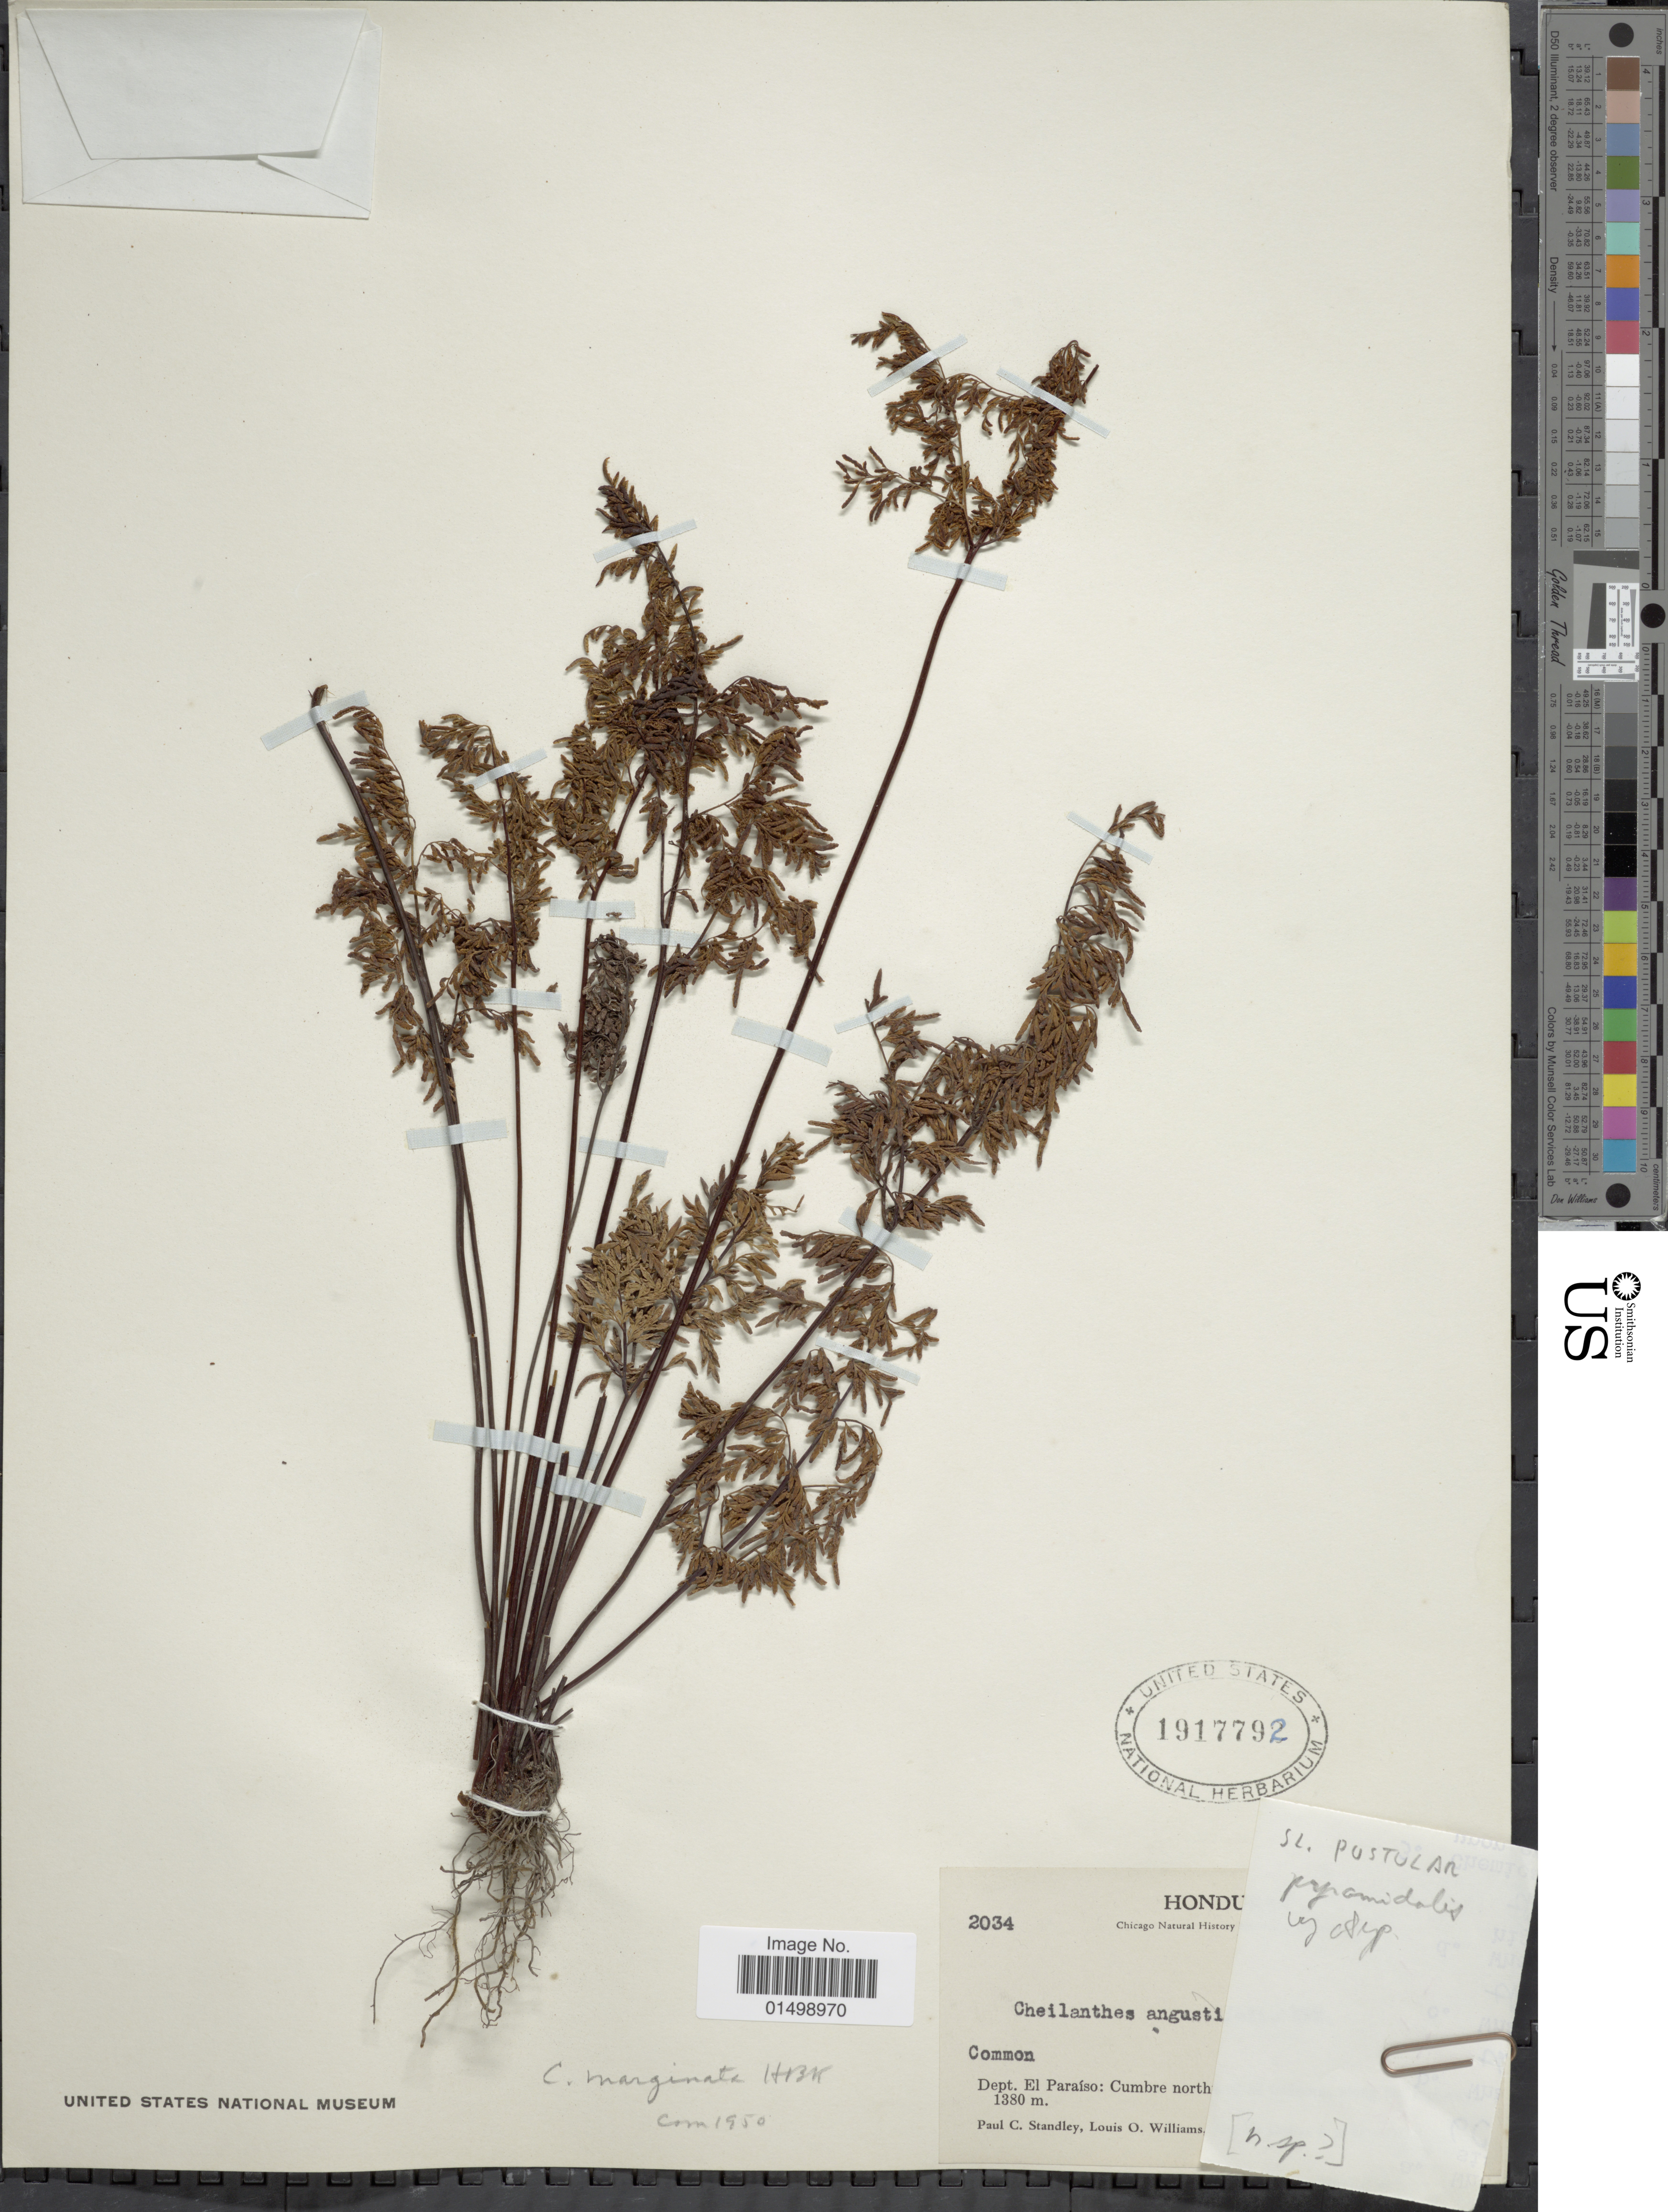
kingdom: Plantae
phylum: Tracheophyta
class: Polypodiopsida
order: Polypodiales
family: Pteridaceae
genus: Cheilanthes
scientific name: Cheilanthes pyramidalis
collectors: P. C. Standley & L. O. Williams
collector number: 2034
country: Honduras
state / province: El Paraíso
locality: Dept. El Paraiso: Cumbre north [illegible text]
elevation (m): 1380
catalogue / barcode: US 1917792